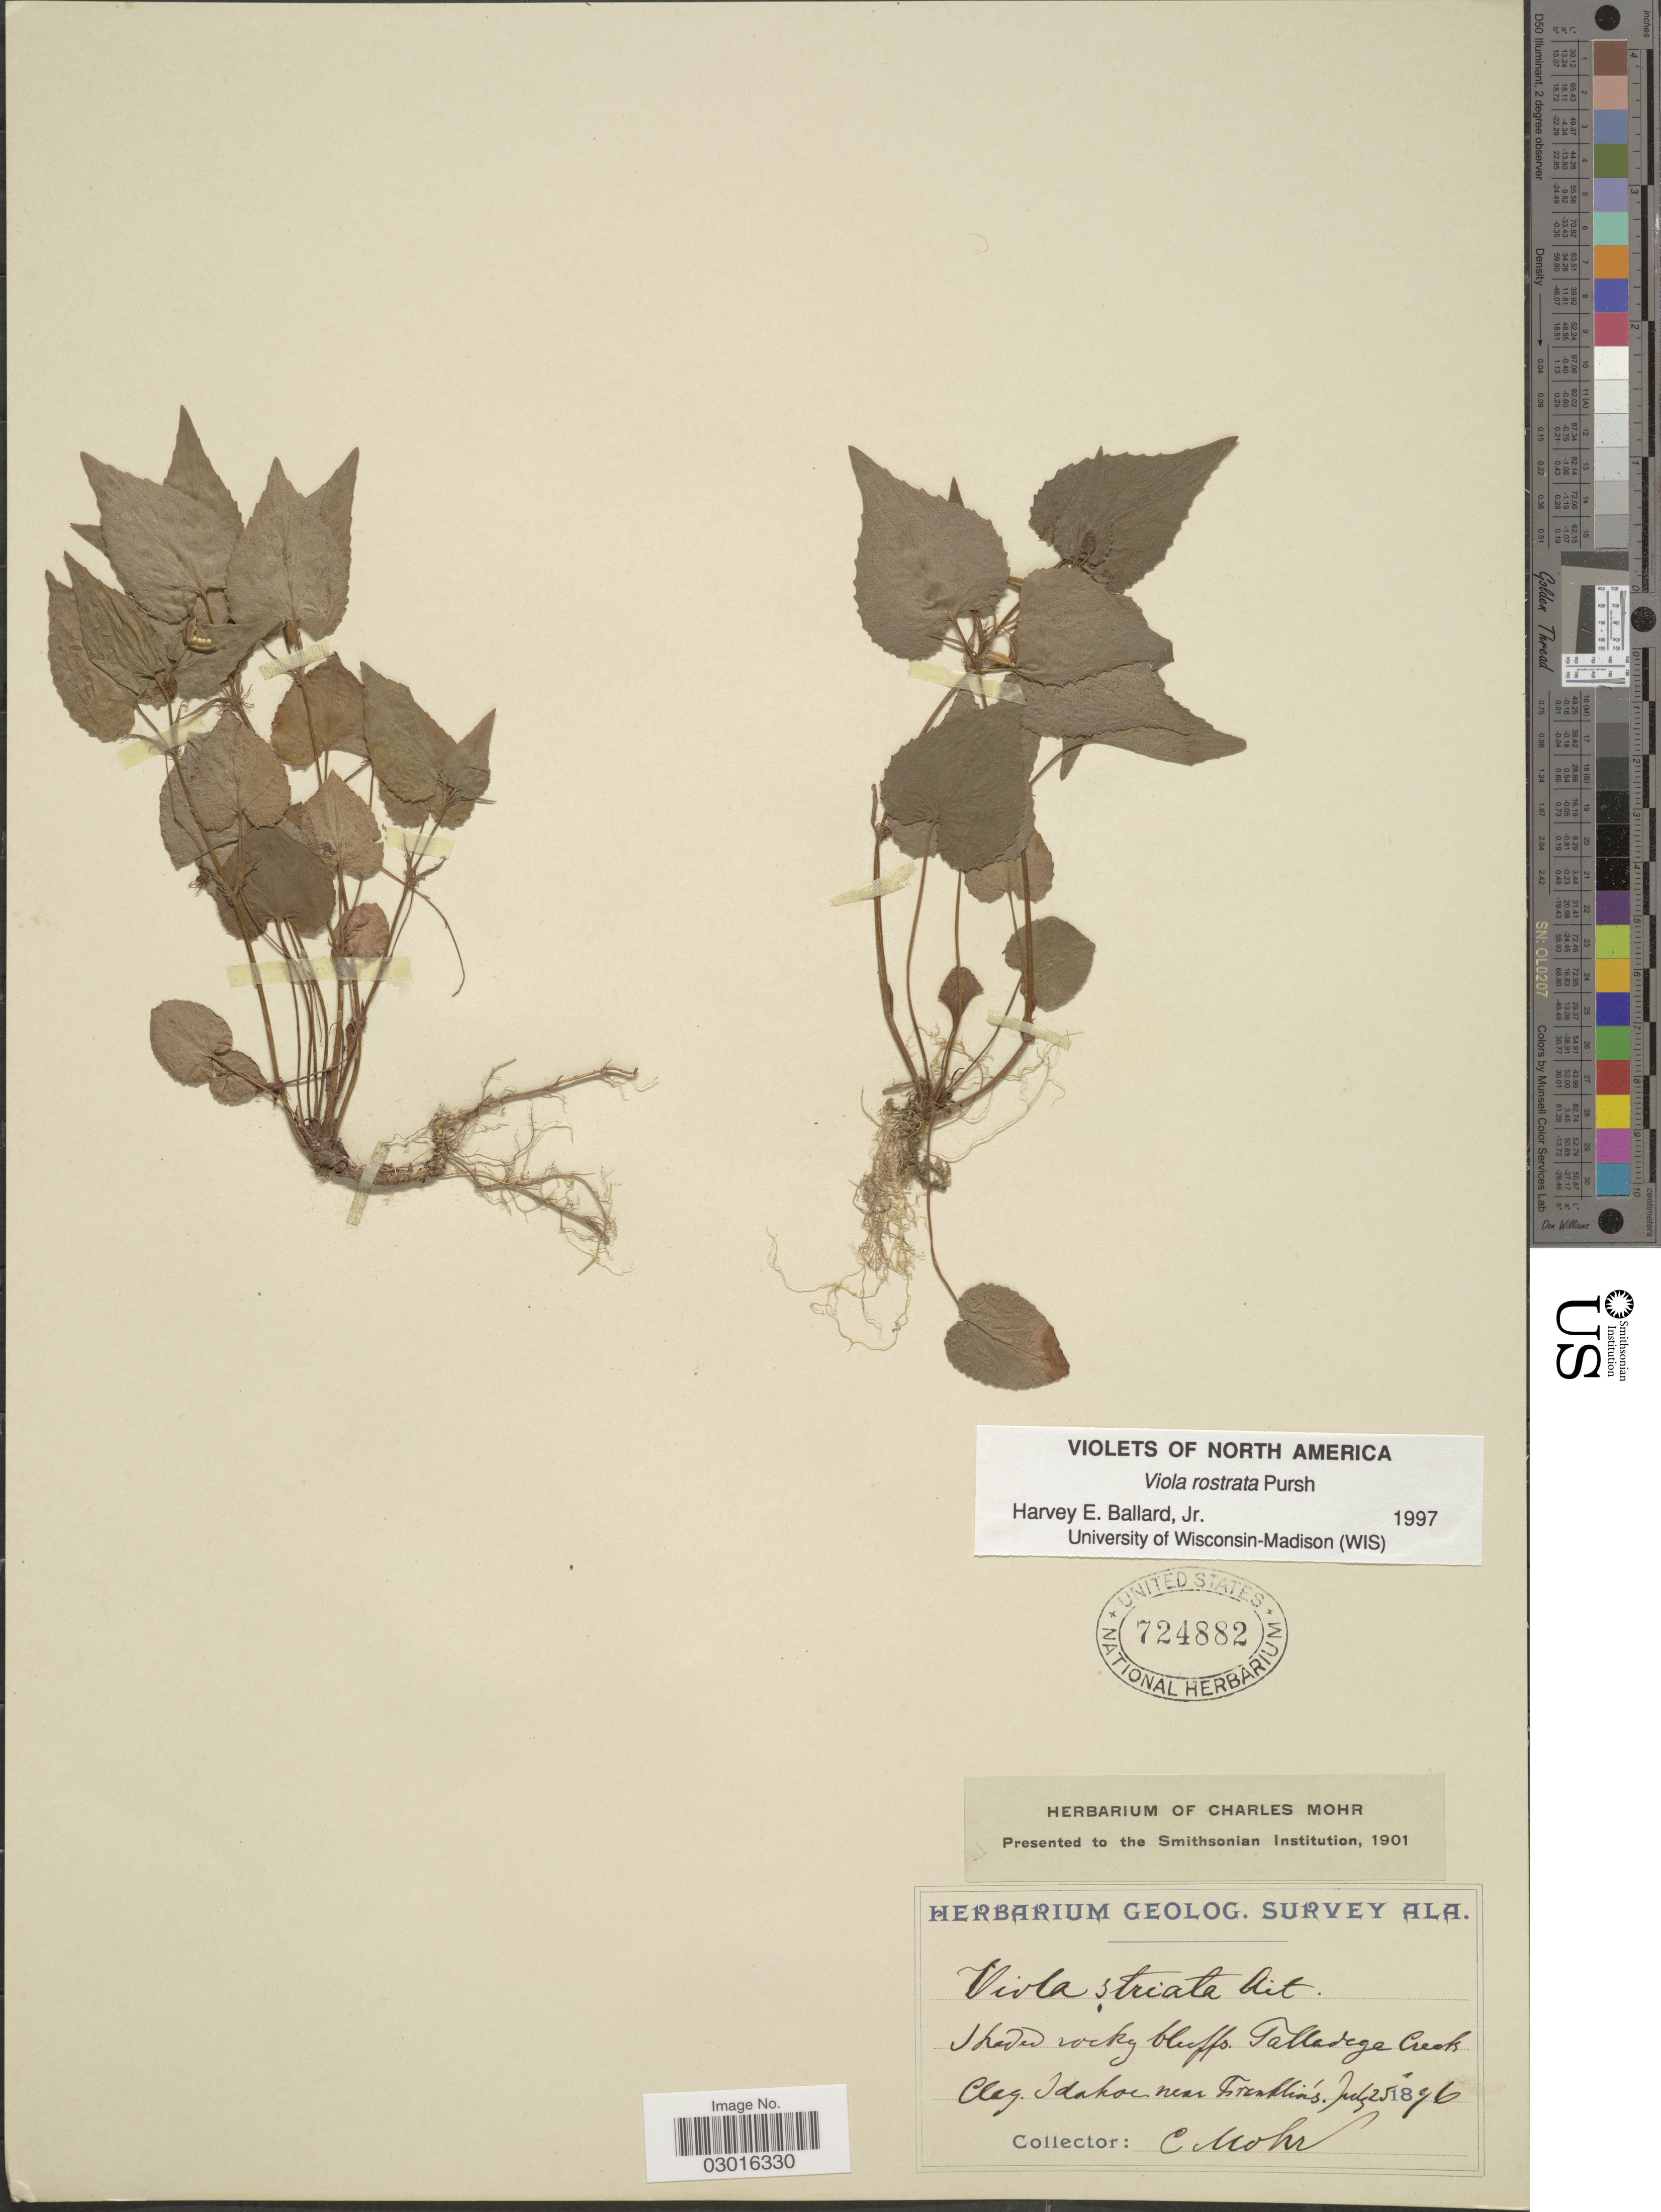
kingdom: Plantae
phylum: Tracheophyta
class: Magnoliopsida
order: Malpighiales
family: Violaceae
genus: Viola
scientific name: Viola rostrata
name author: Pursh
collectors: C. T. Mohr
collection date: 1896-07-25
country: United States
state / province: Alabama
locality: Shaded rocky bluffs. Talladega Creek, Clay. Idahoe [interpreted] near Franklin's.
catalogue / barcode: US 724882